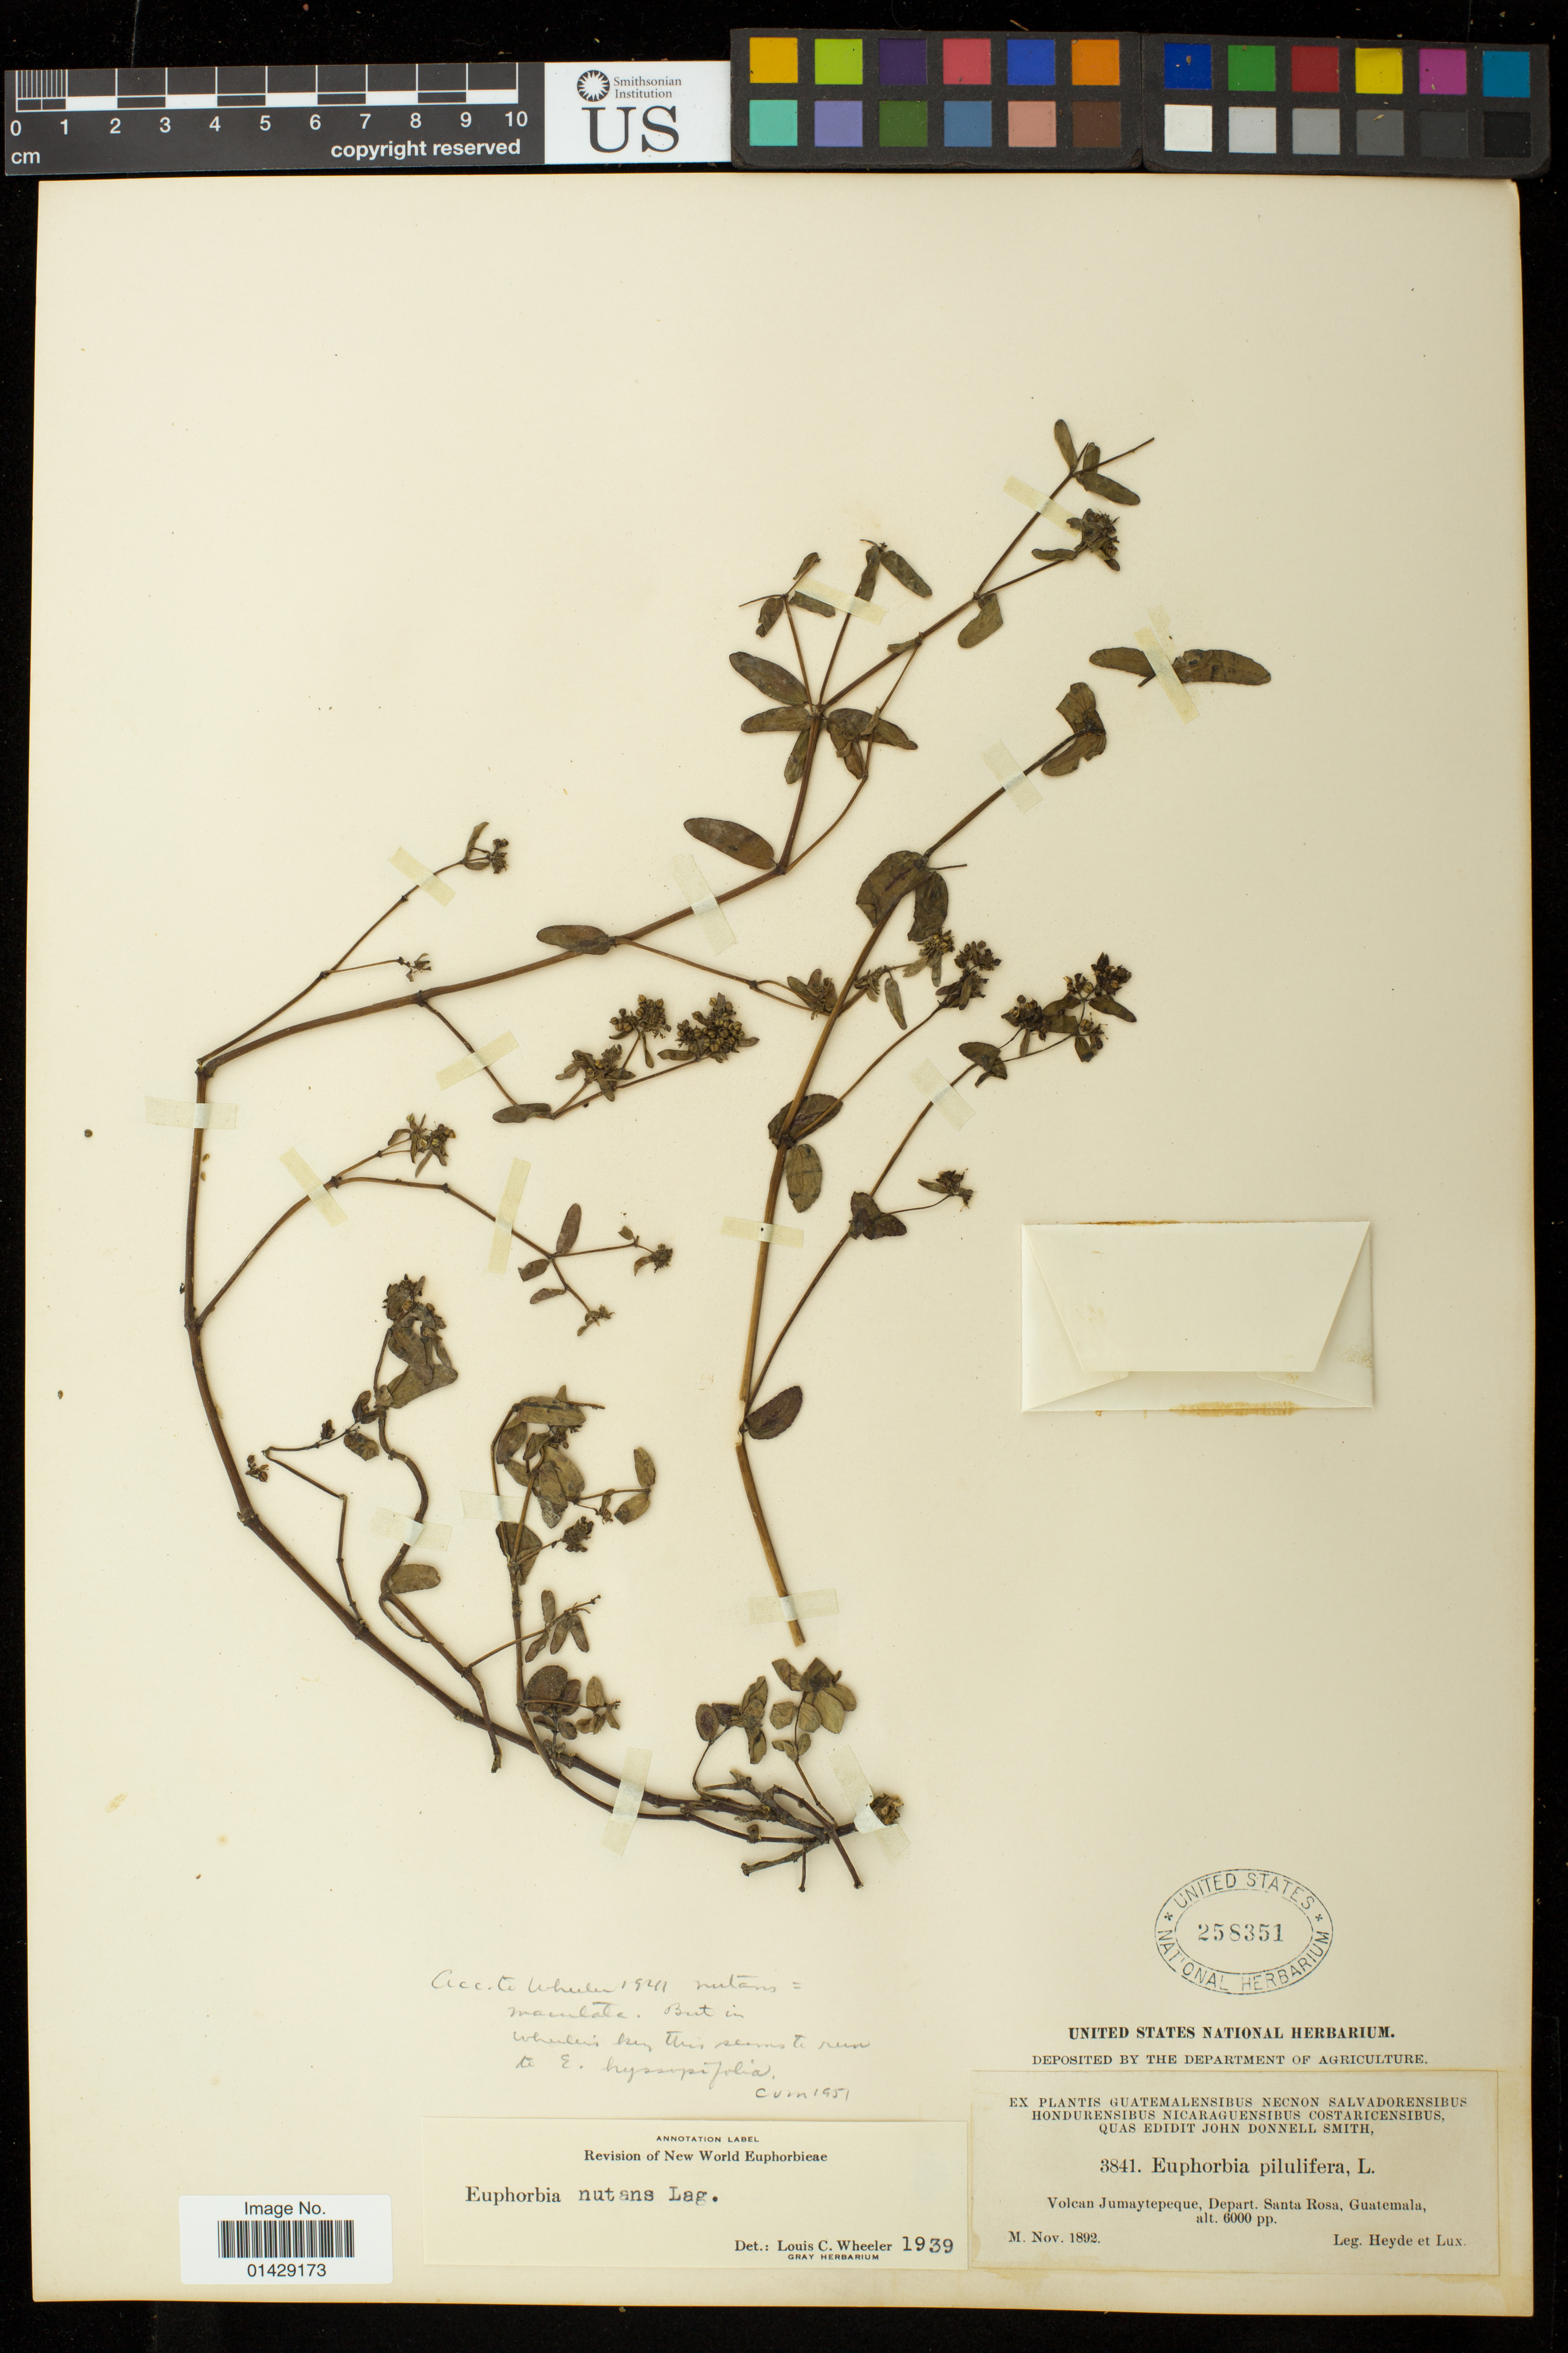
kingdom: Plantae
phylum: Tracheophyta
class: Magnoliopsida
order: Malpighiales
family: Euphorbiaceae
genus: Euphorbia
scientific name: Euphorbia hyssopifolia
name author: L.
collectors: Heyde & Lux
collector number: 3841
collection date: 1892-11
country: Guatemala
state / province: Santa Rosa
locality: Volcan Jumaytepeque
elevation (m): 1829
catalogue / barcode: US 258351